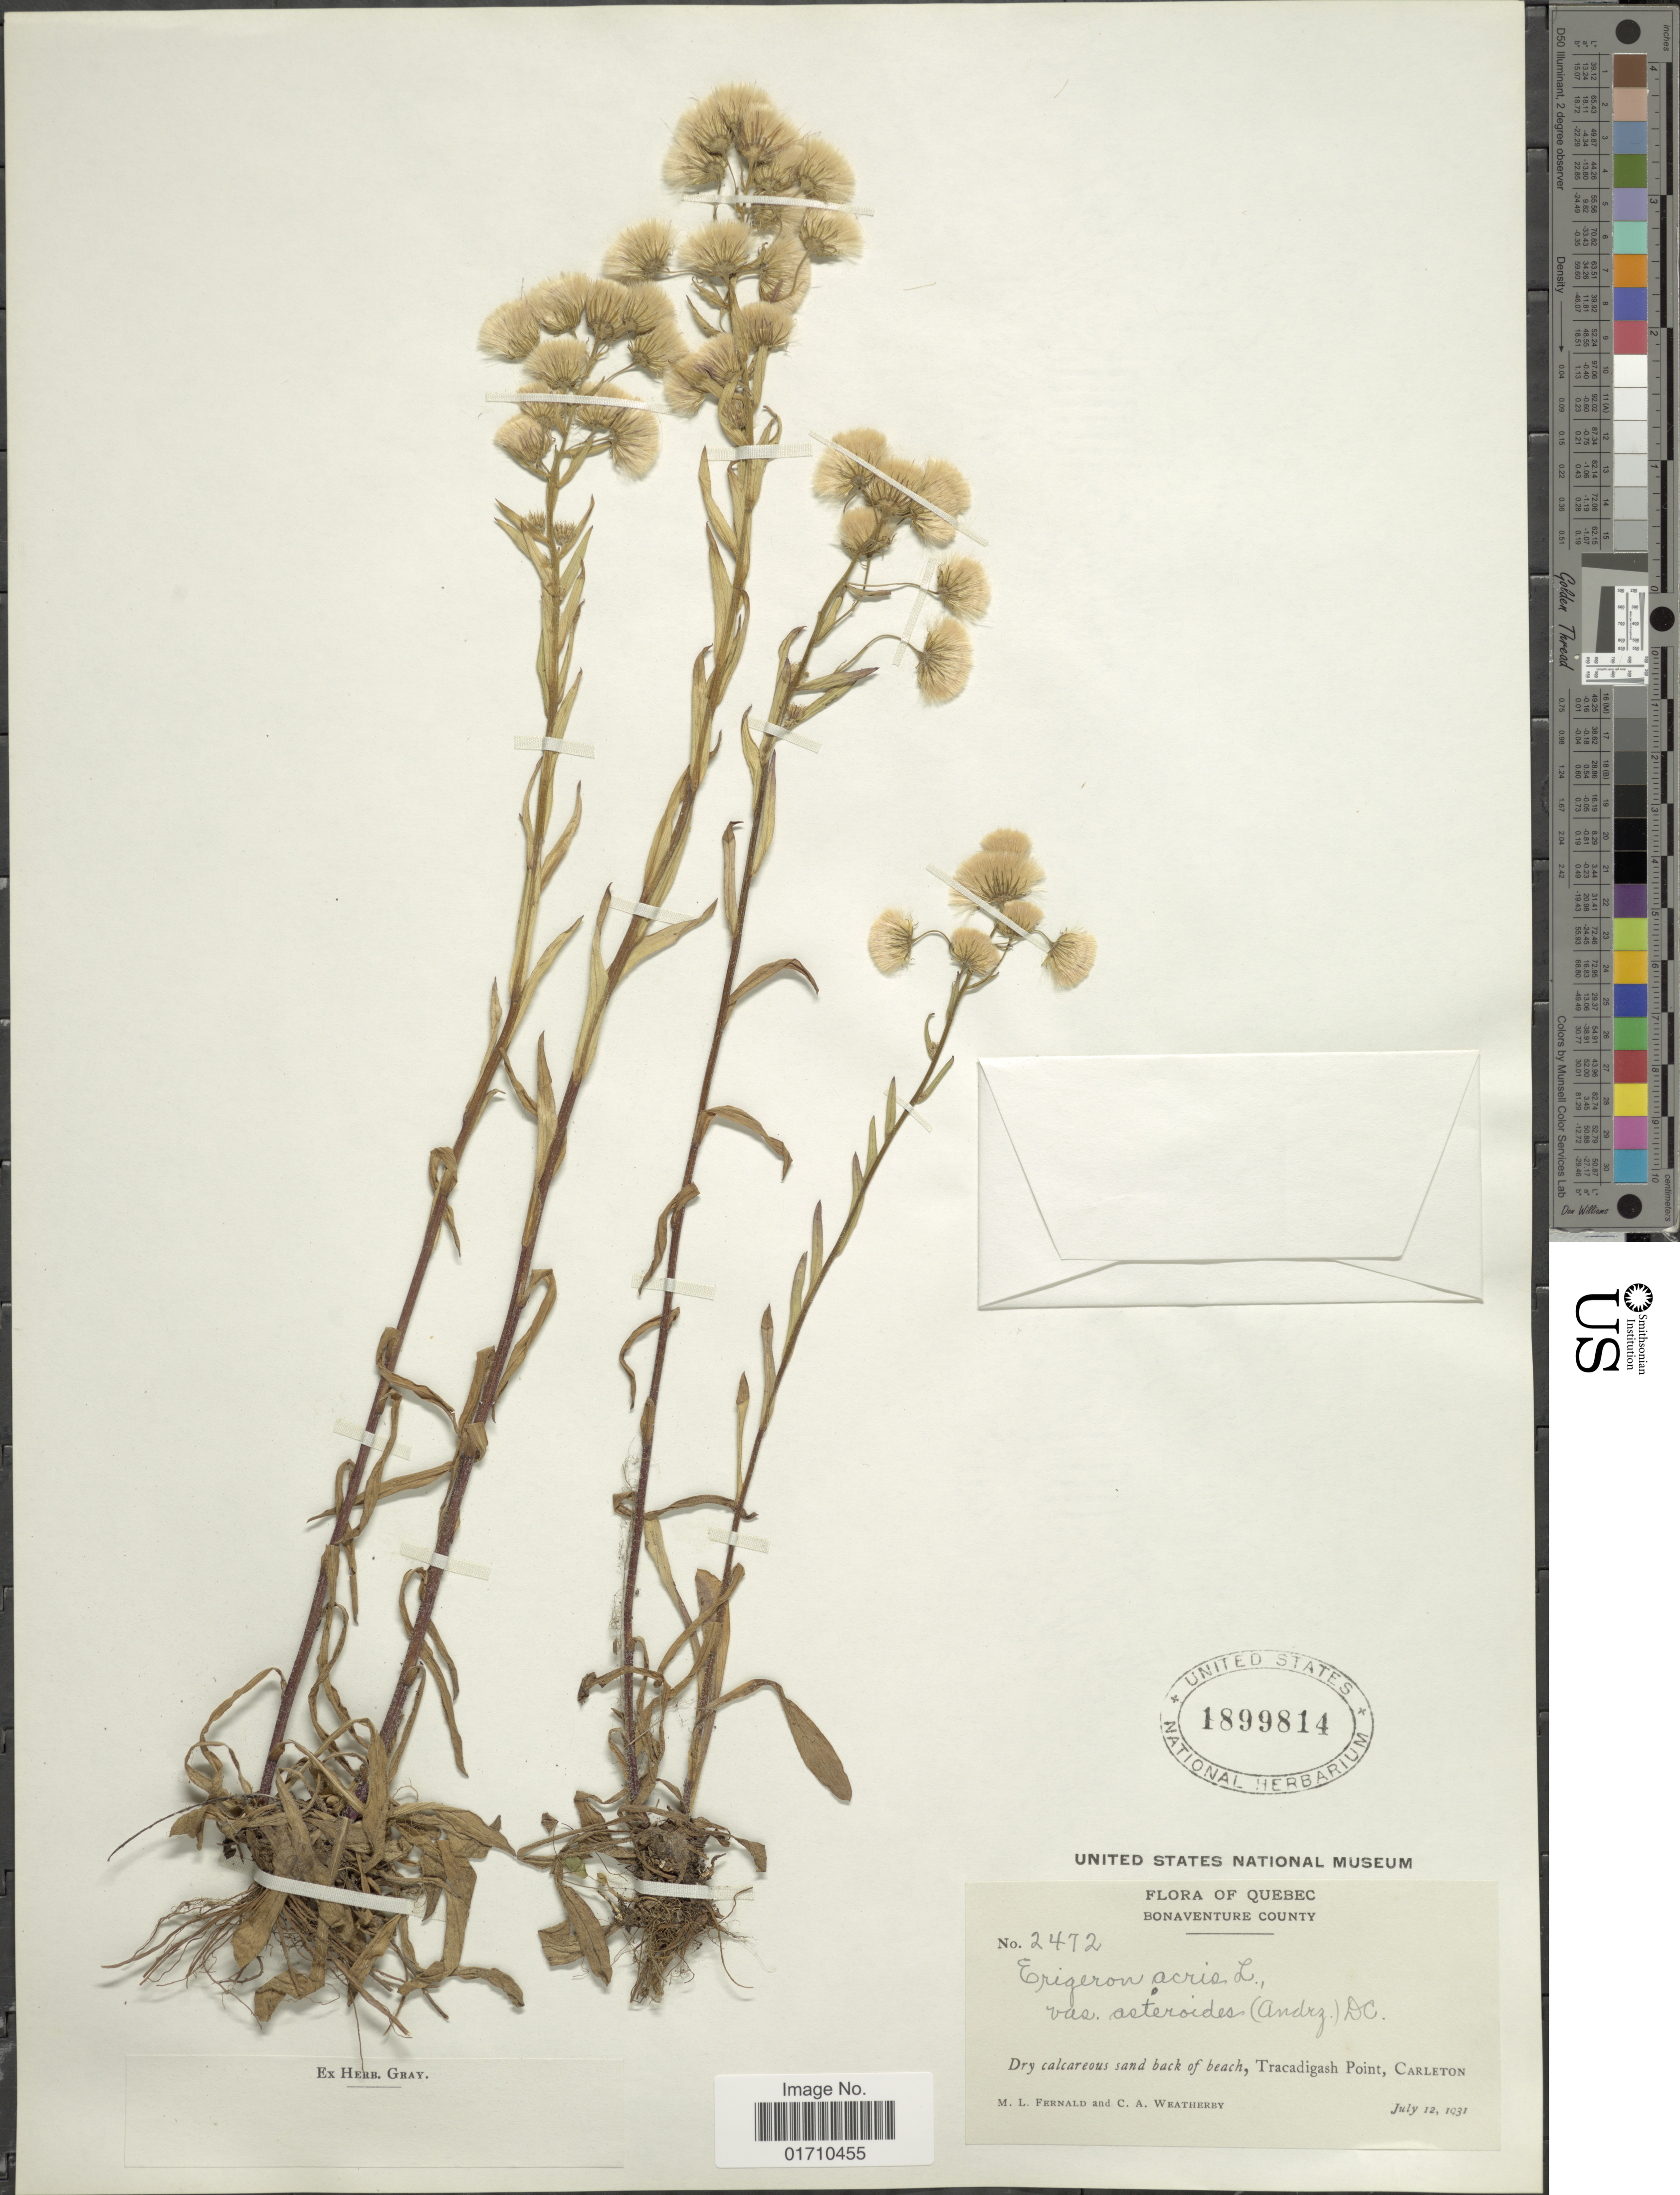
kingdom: Plantae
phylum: Tracheophyta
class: Magnoliopsida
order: Asterales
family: Asteraceae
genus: Erigeron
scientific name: Erigeron acris var. asteroides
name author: (Andrz.) DC.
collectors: M. L. Fernald & C. A. Weatherby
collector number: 2472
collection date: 1931-07-12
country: Canada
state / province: Quebec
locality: Bonaventure County, Dry calcareous sand bakc of beach, Tracadigash Point, Carleton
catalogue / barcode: US 1899814